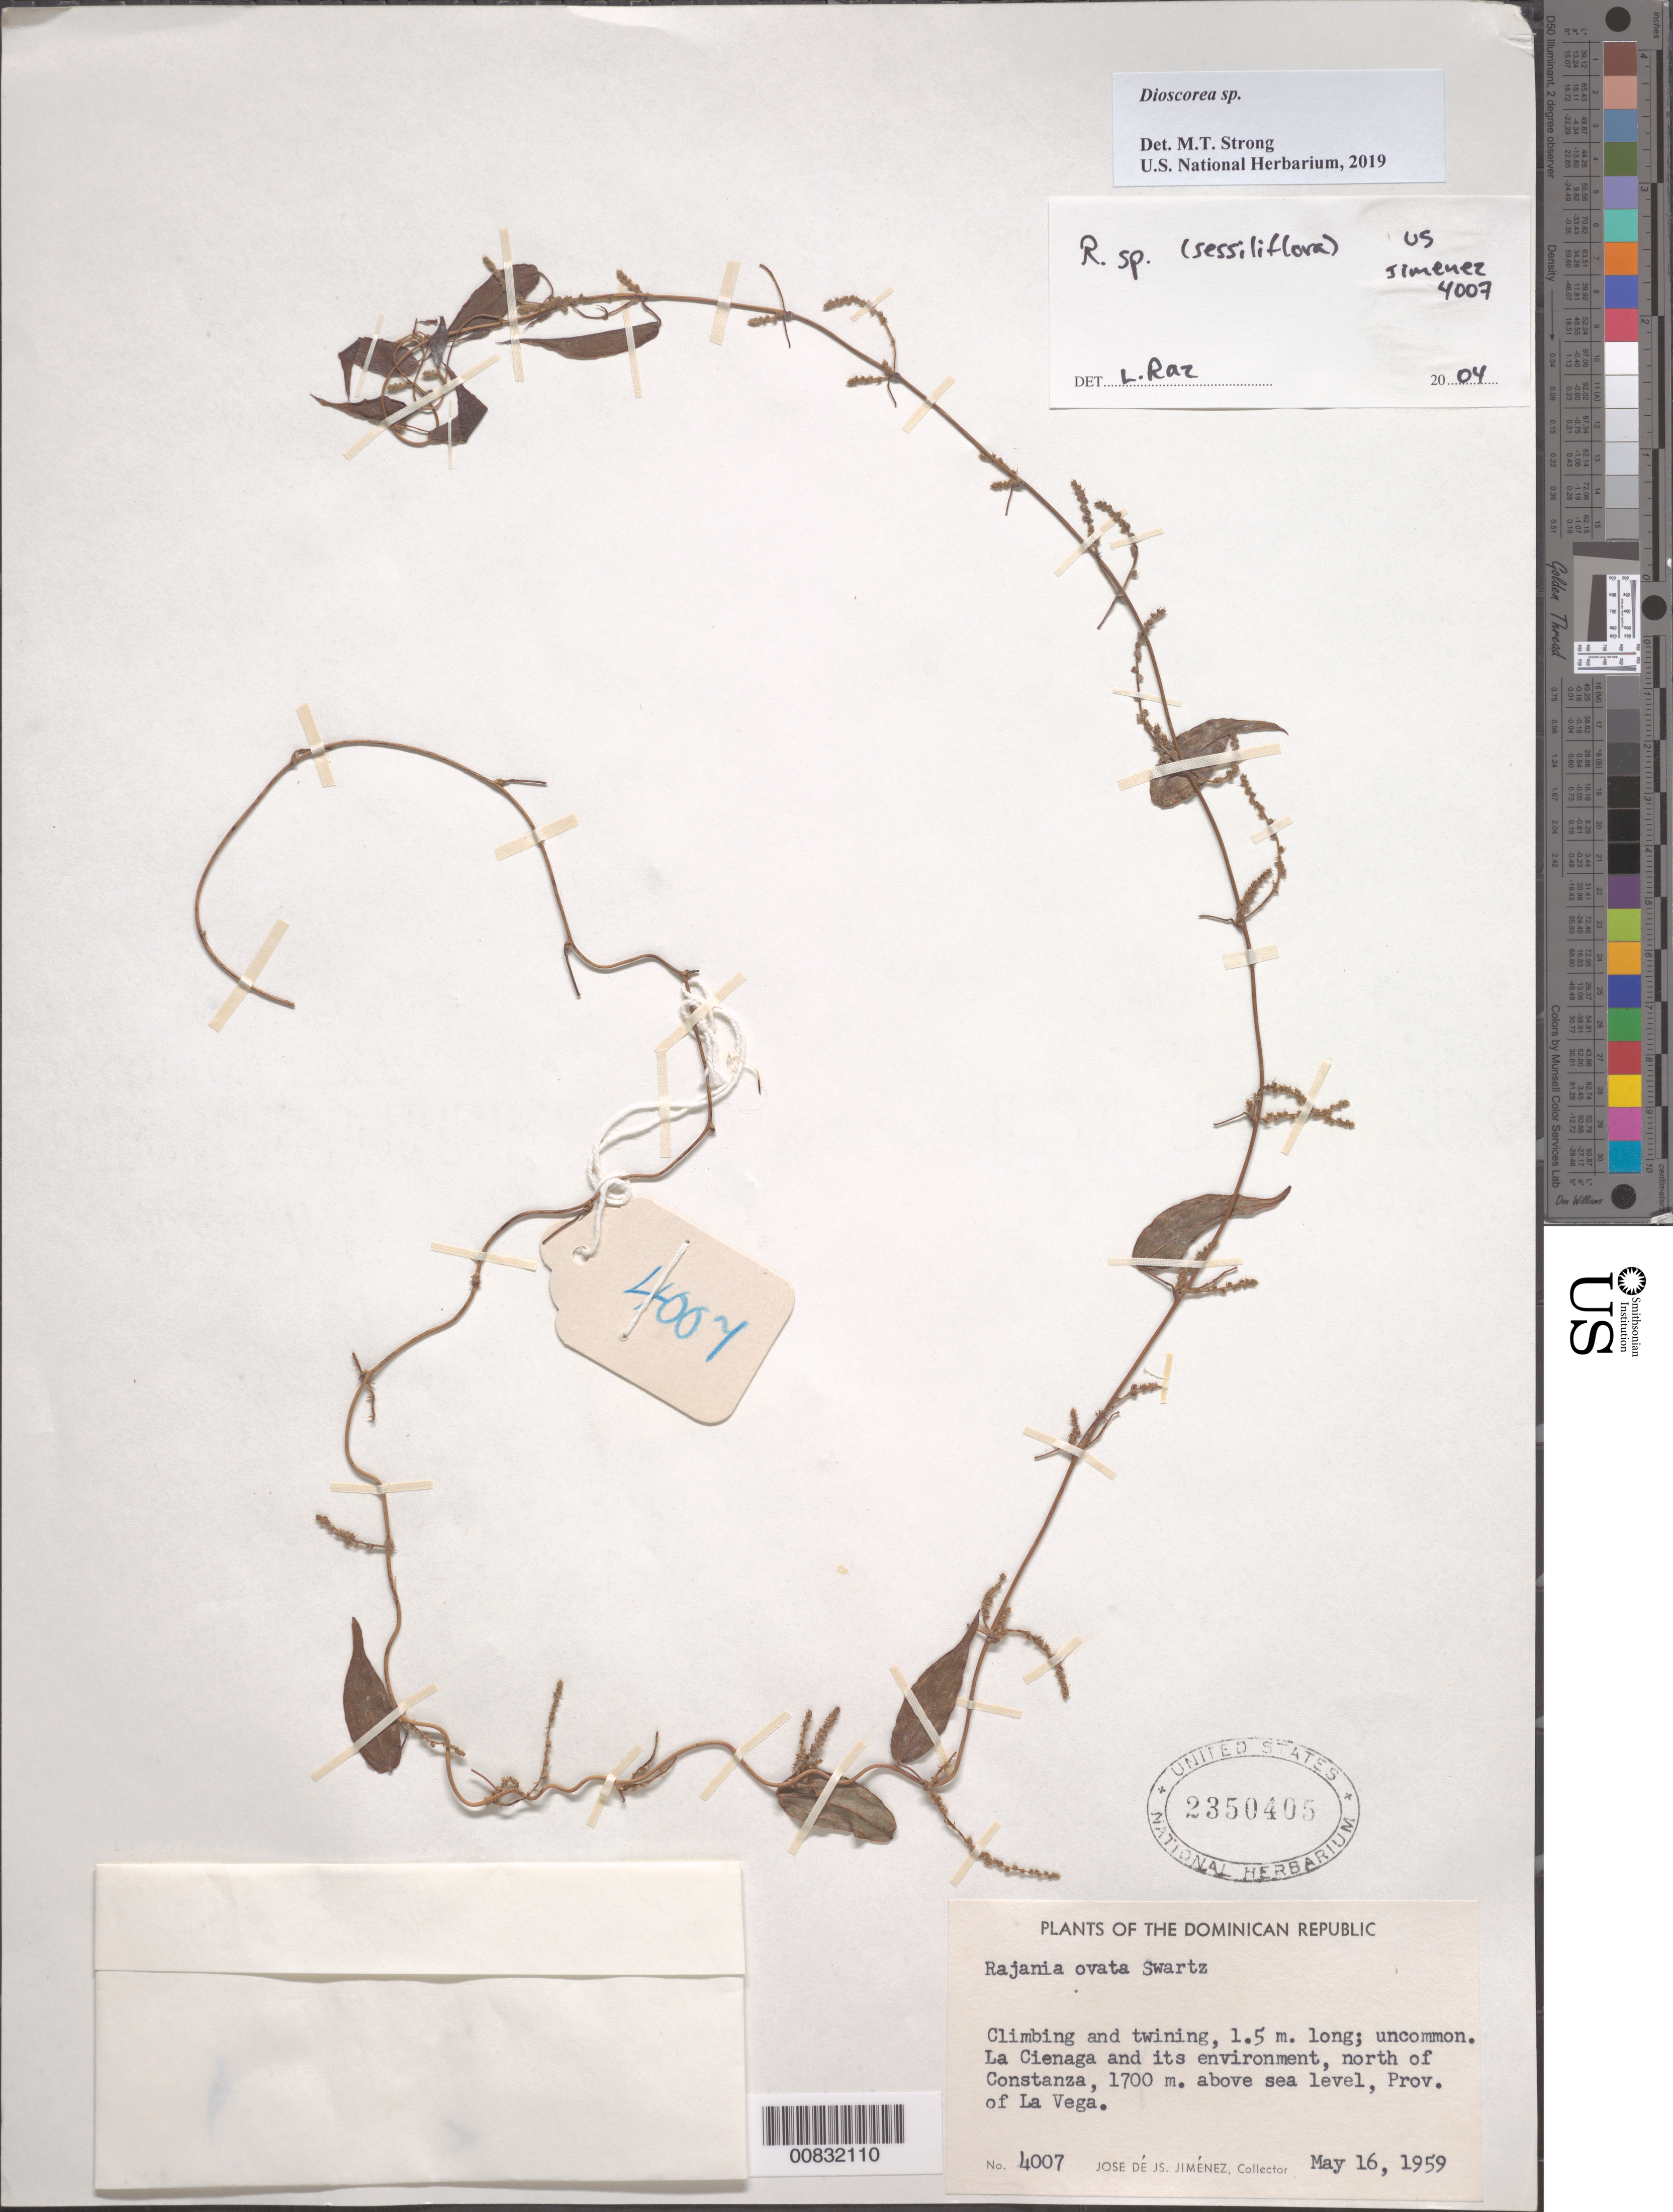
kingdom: Plantae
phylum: Tracheophyta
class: Liliopsida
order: Dioscoreales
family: Dioscoreaceae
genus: Dioscorea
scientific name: Dioscorea sp.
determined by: Strong, M. T., (US), Smithsonian Institution - National Museum of Natural History (UNITED STATES)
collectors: J. J. Jiménez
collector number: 4007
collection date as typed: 16 May 1959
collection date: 1959-05-16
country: Dominican Republic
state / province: La Vega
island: Hispaniola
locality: La Cienaga and its environment, north of Constanza.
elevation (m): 1700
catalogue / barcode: US 2350405